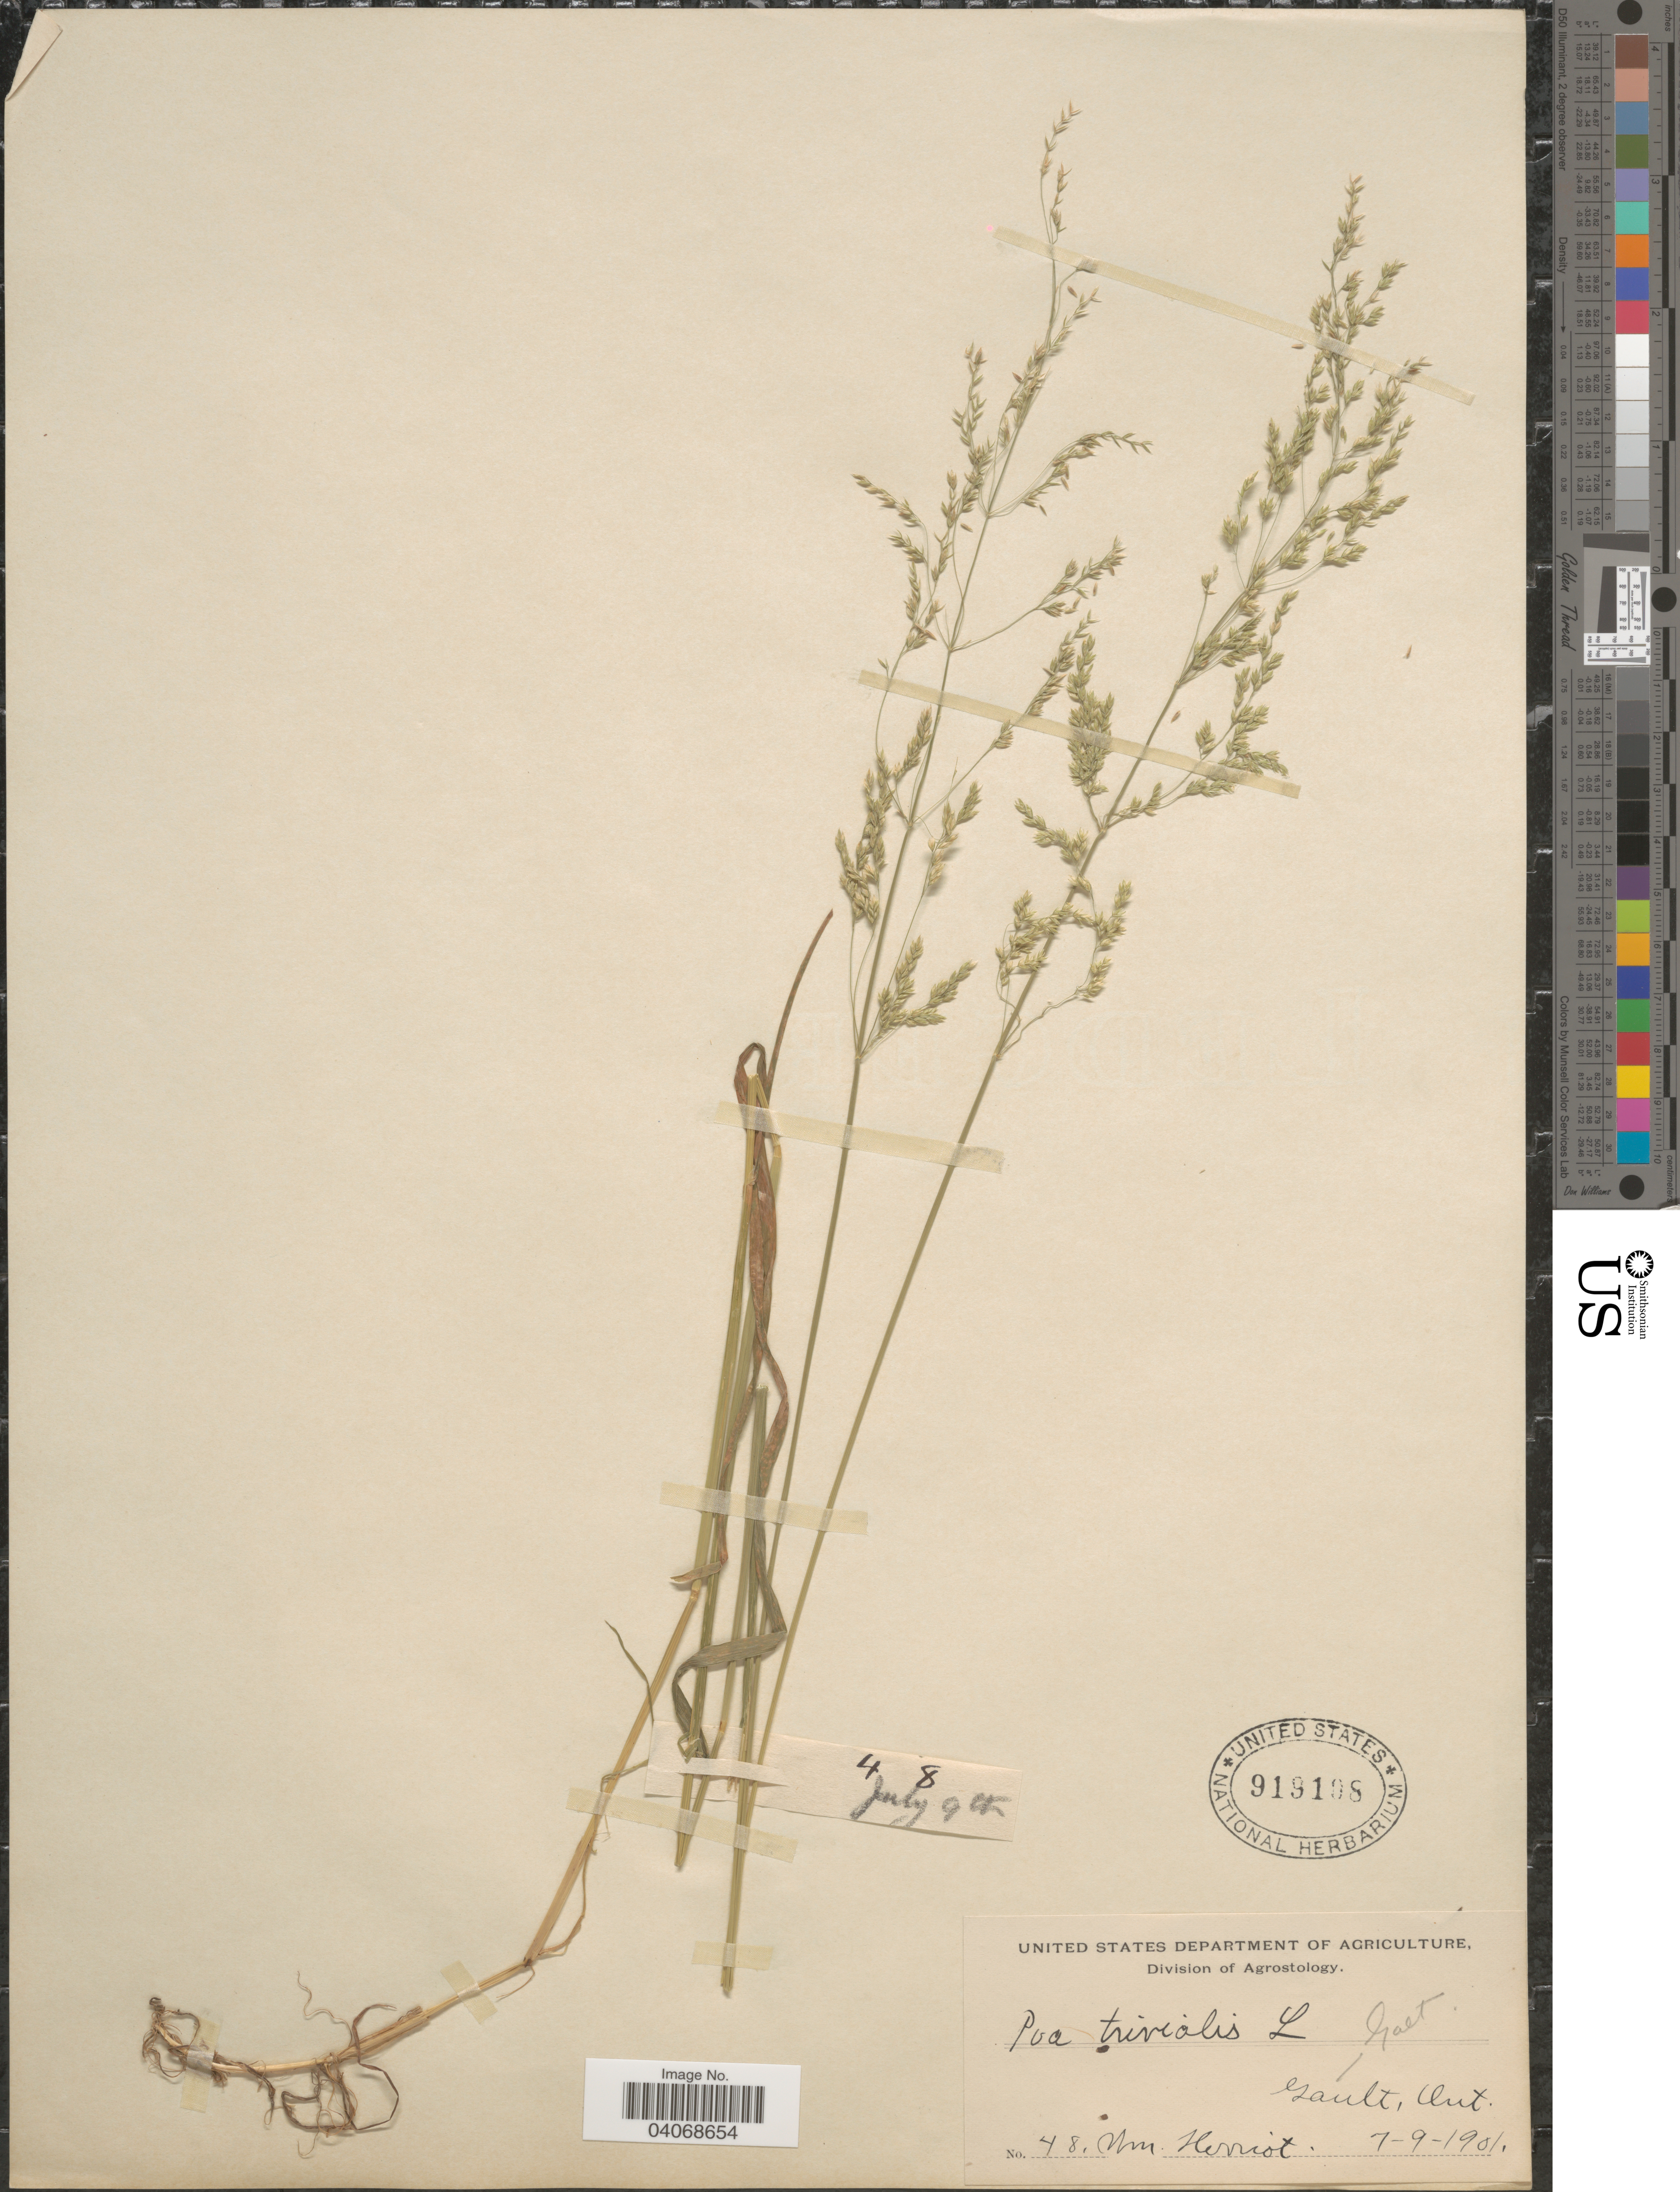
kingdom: Plantae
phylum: Tracheophyta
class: Liliopsida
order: Poales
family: Poaceae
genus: Poa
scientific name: Poa trivialis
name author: L.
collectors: W. Herriot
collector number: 48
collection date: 1901-09-07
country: Canada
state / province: Ontario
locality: Galt.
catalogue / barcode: US 919108